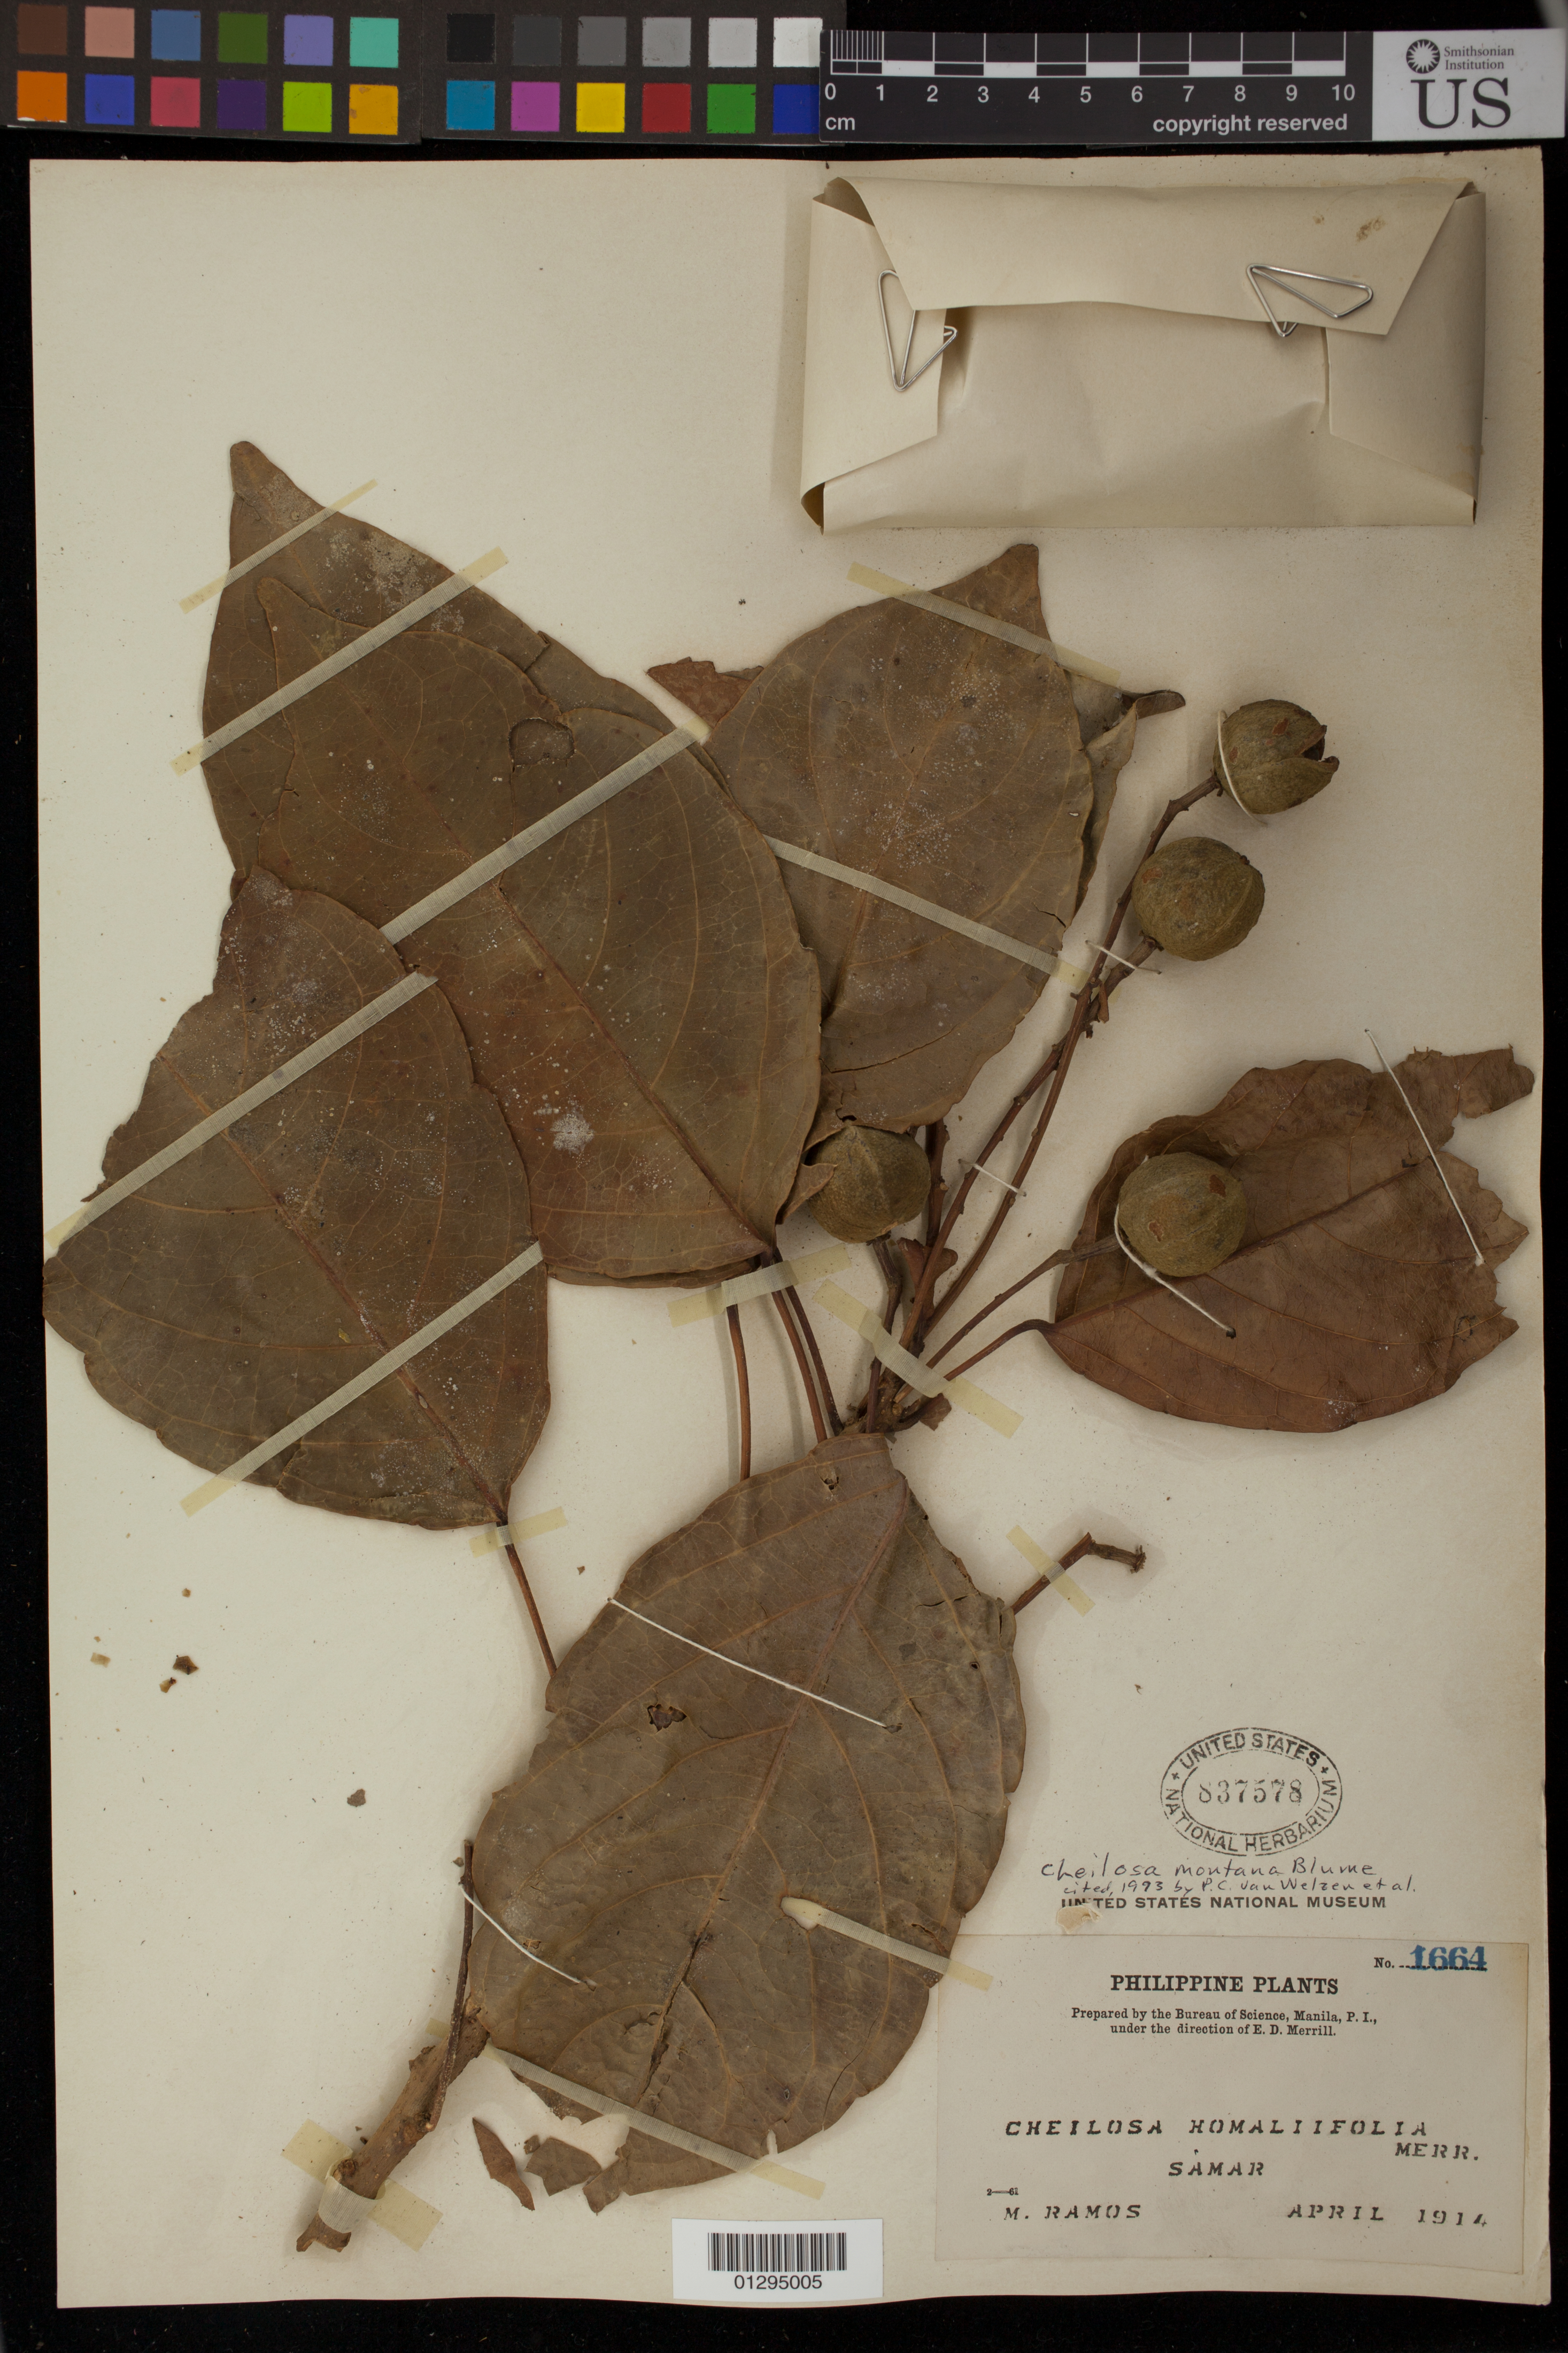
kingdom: Plantae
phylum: Tracheophyta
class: Magnoliopsida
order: Malpighiales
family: Euphorbiaceae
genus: Cheilosa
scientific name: Cheilosa montana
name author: Blume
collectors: M. Ramos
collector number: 1664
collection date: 1914-04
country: Philippines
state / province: Eastern Visayas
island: Samar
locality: Samar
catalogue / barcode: US 837578